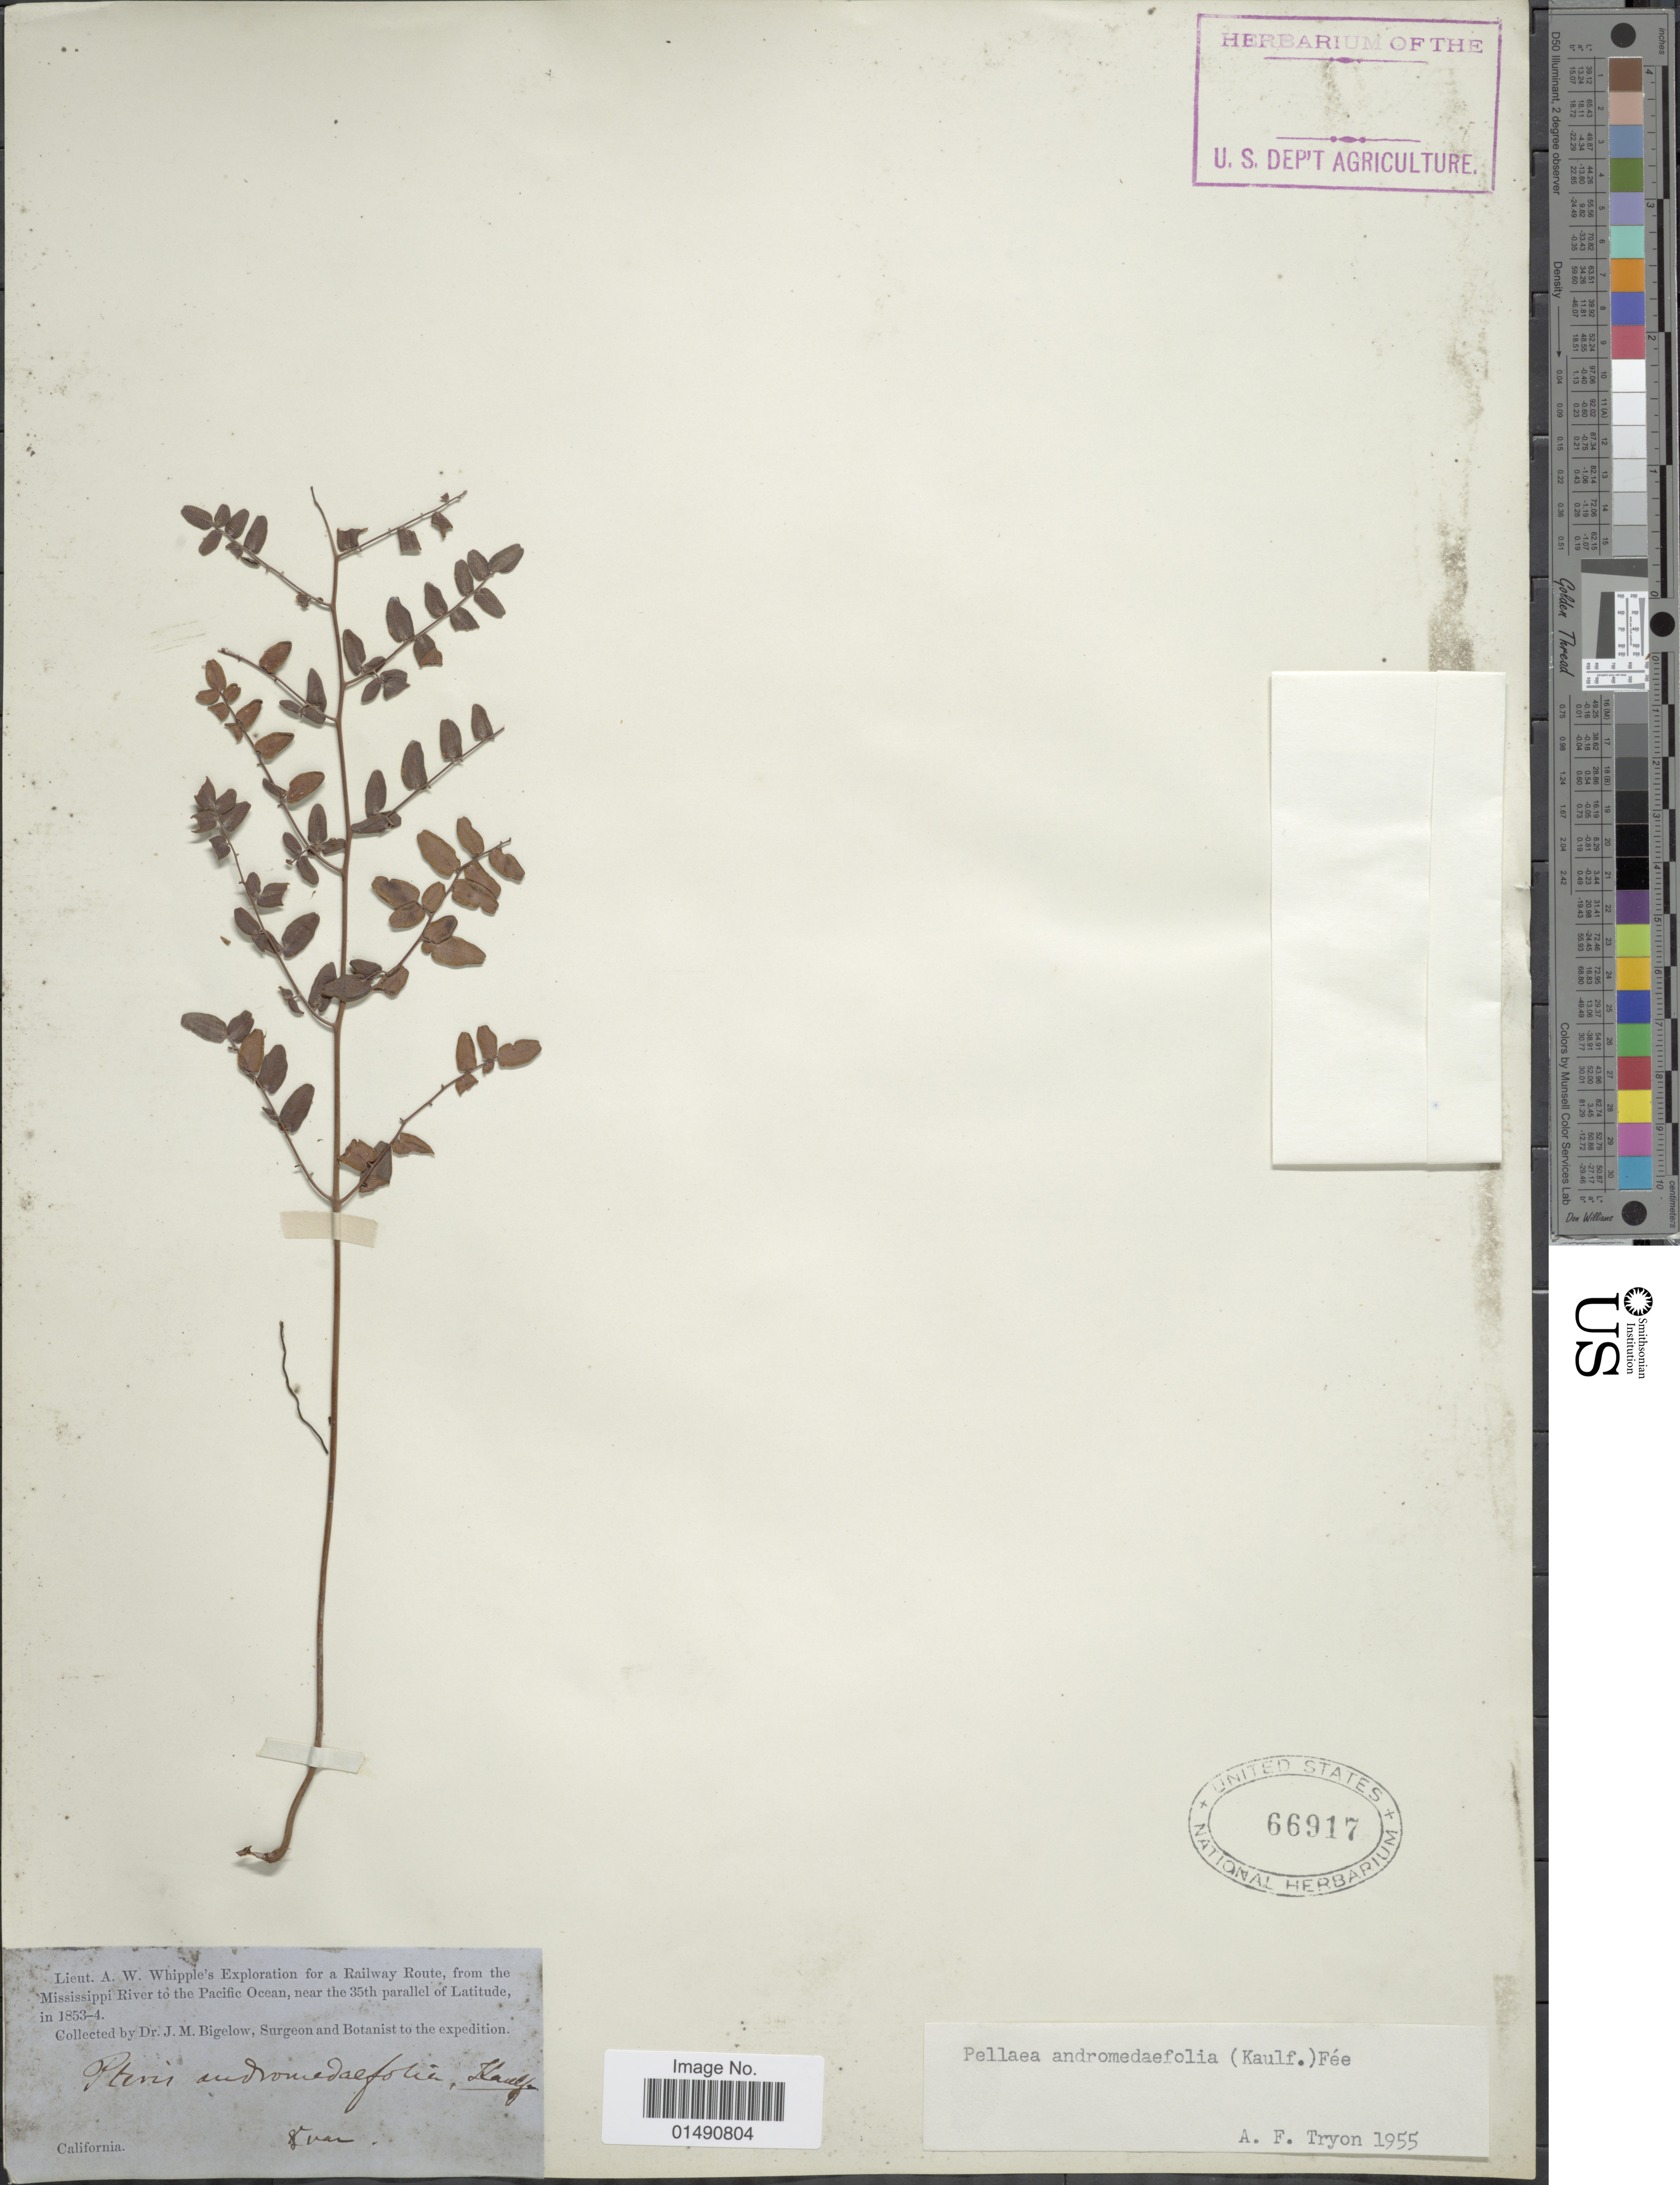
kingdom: Plantae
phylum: Tracheophyta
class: Polypodiopsida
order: Polypodiales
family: Pteridaceae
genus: Pellaea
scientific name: Pellaea andromedifolia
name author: (Kaulf.) Fée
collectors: J. M. Bigelow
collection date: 1853/1854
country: United States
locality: Exploration for a Railway Route, from the Mississippi River to Pacific Ocean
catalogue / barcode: US 66917